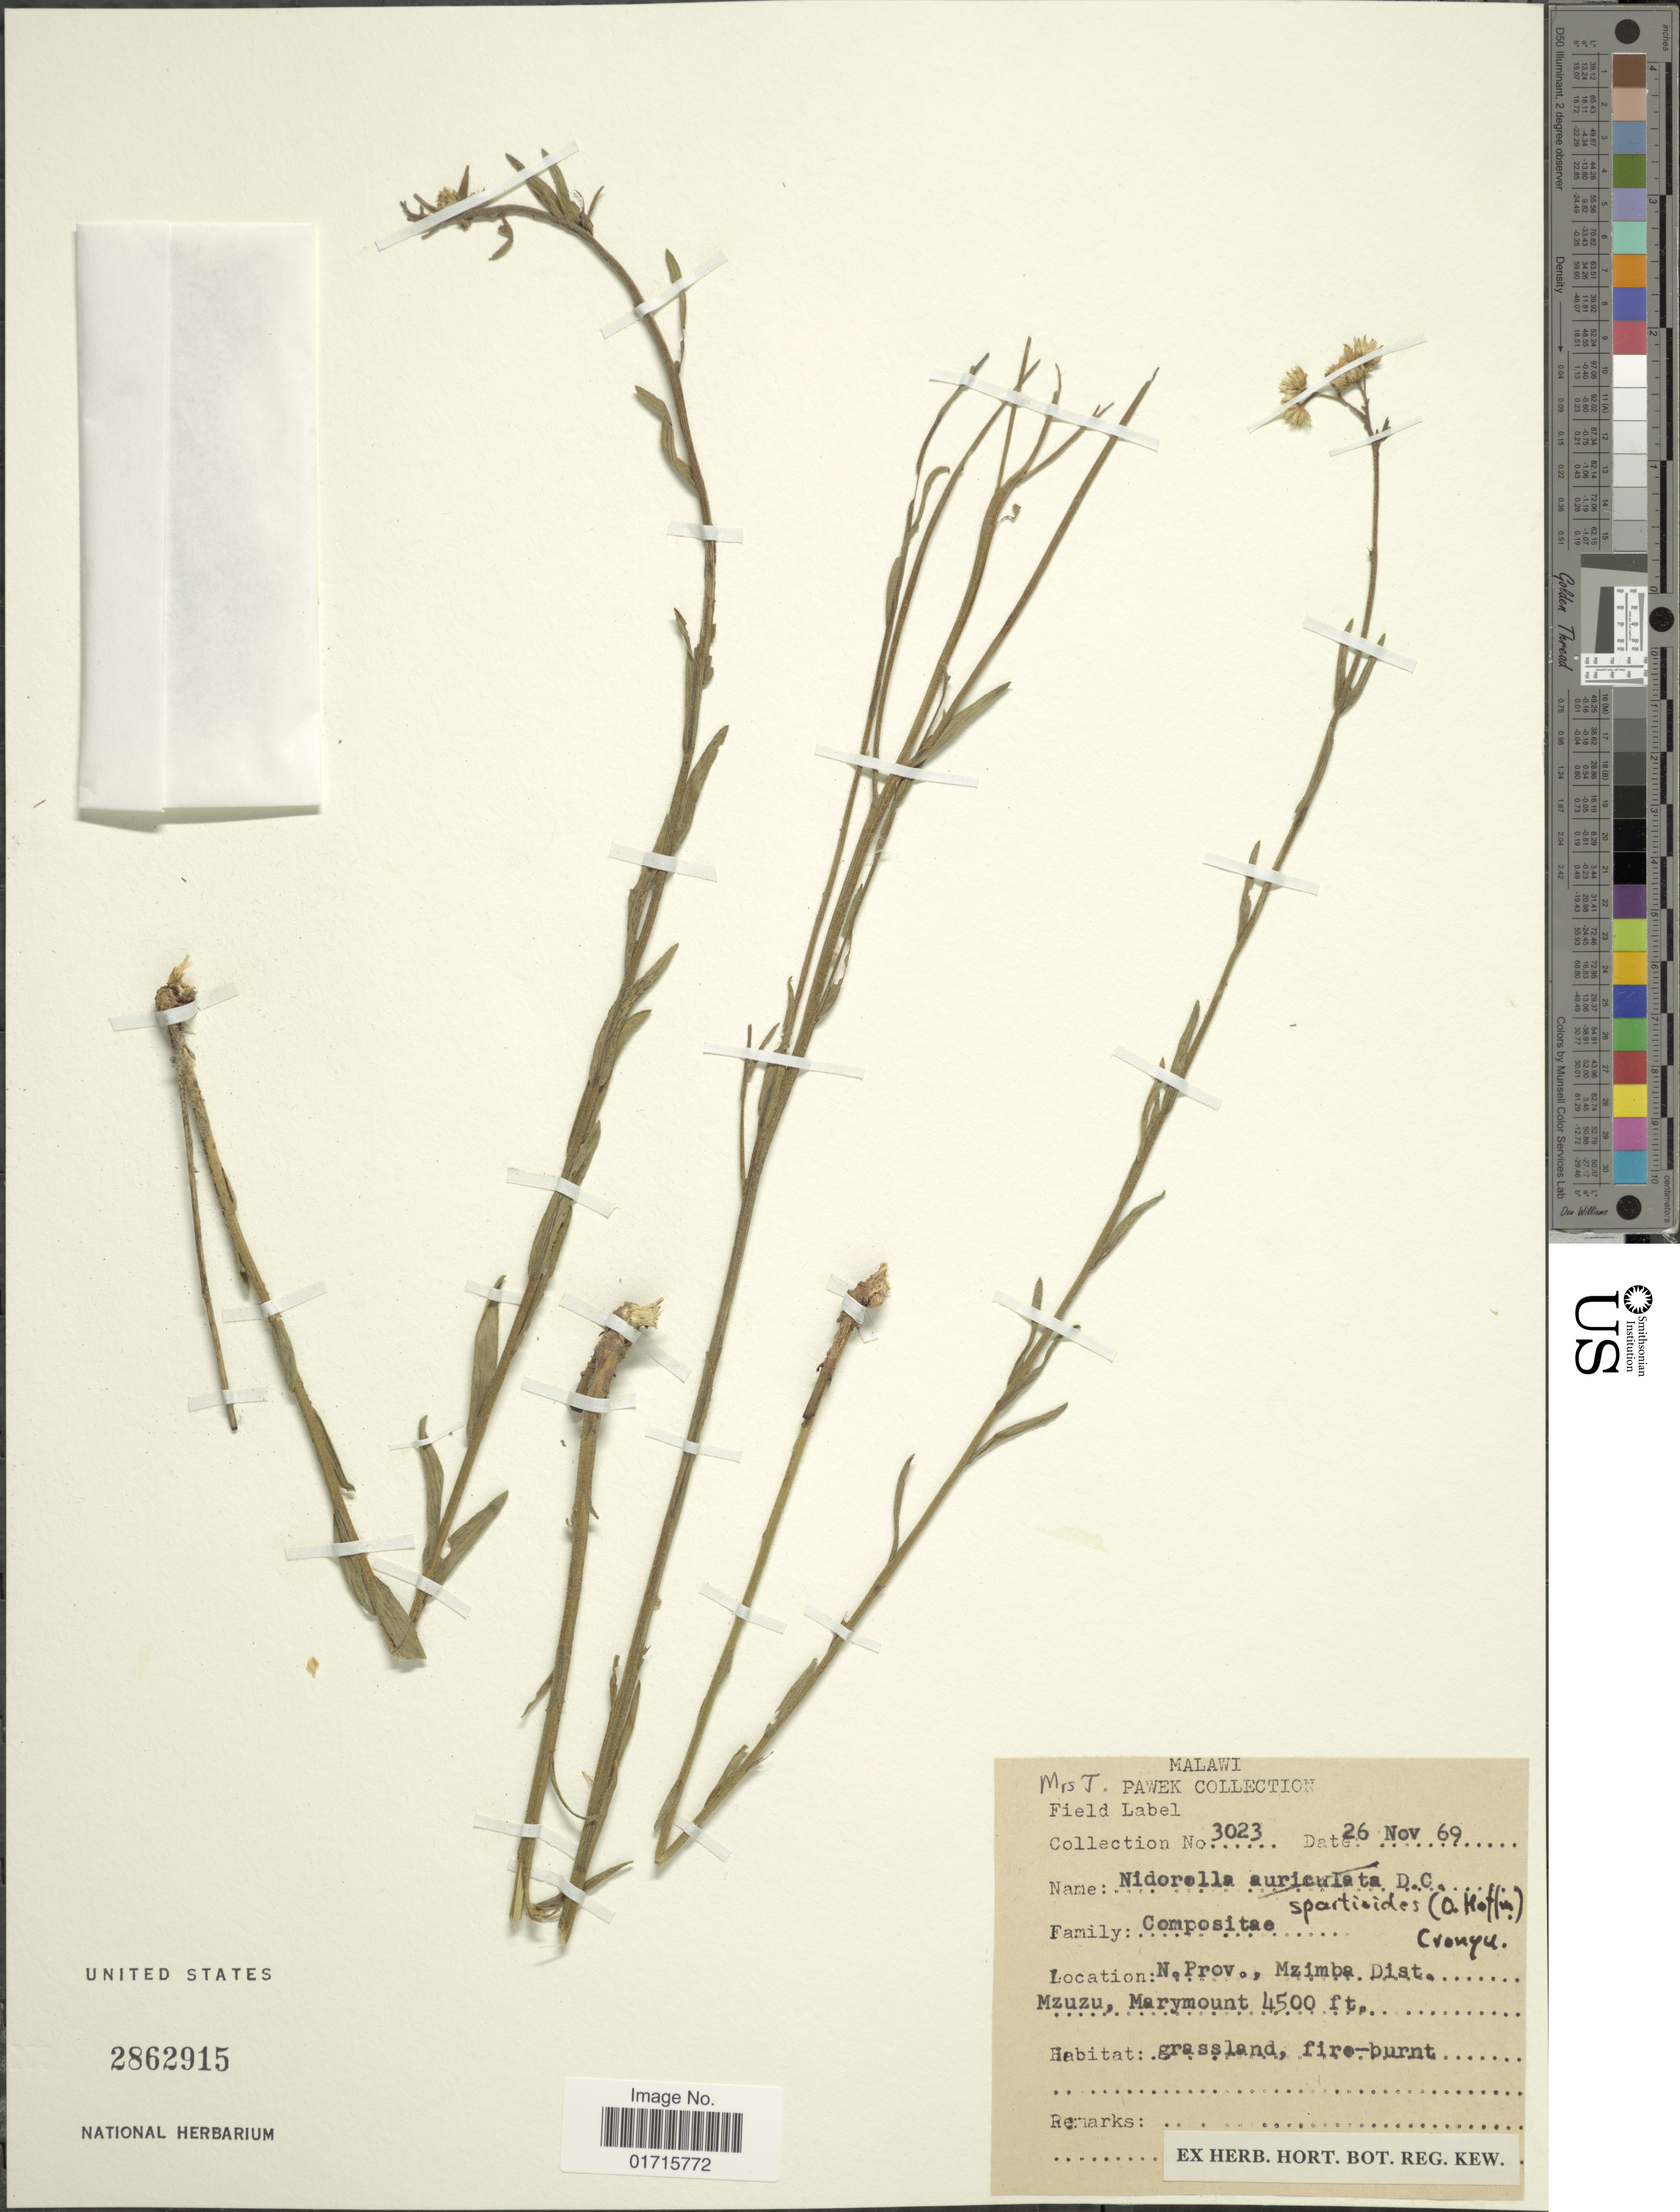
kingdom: Plantae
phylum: Tracheophyta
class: Magnoliopsida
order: Asterales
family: Asteraceae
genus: Nidorella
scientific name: Nidorella spartioides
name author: (O. Hoffm.) Cronq.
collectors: J. Pawek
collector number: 3023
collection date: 1969-11-26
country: Malawi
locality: N. Prov., Mzimba Dist. Mzuzu, Marymount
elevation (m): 1372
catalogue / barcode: US 2862915